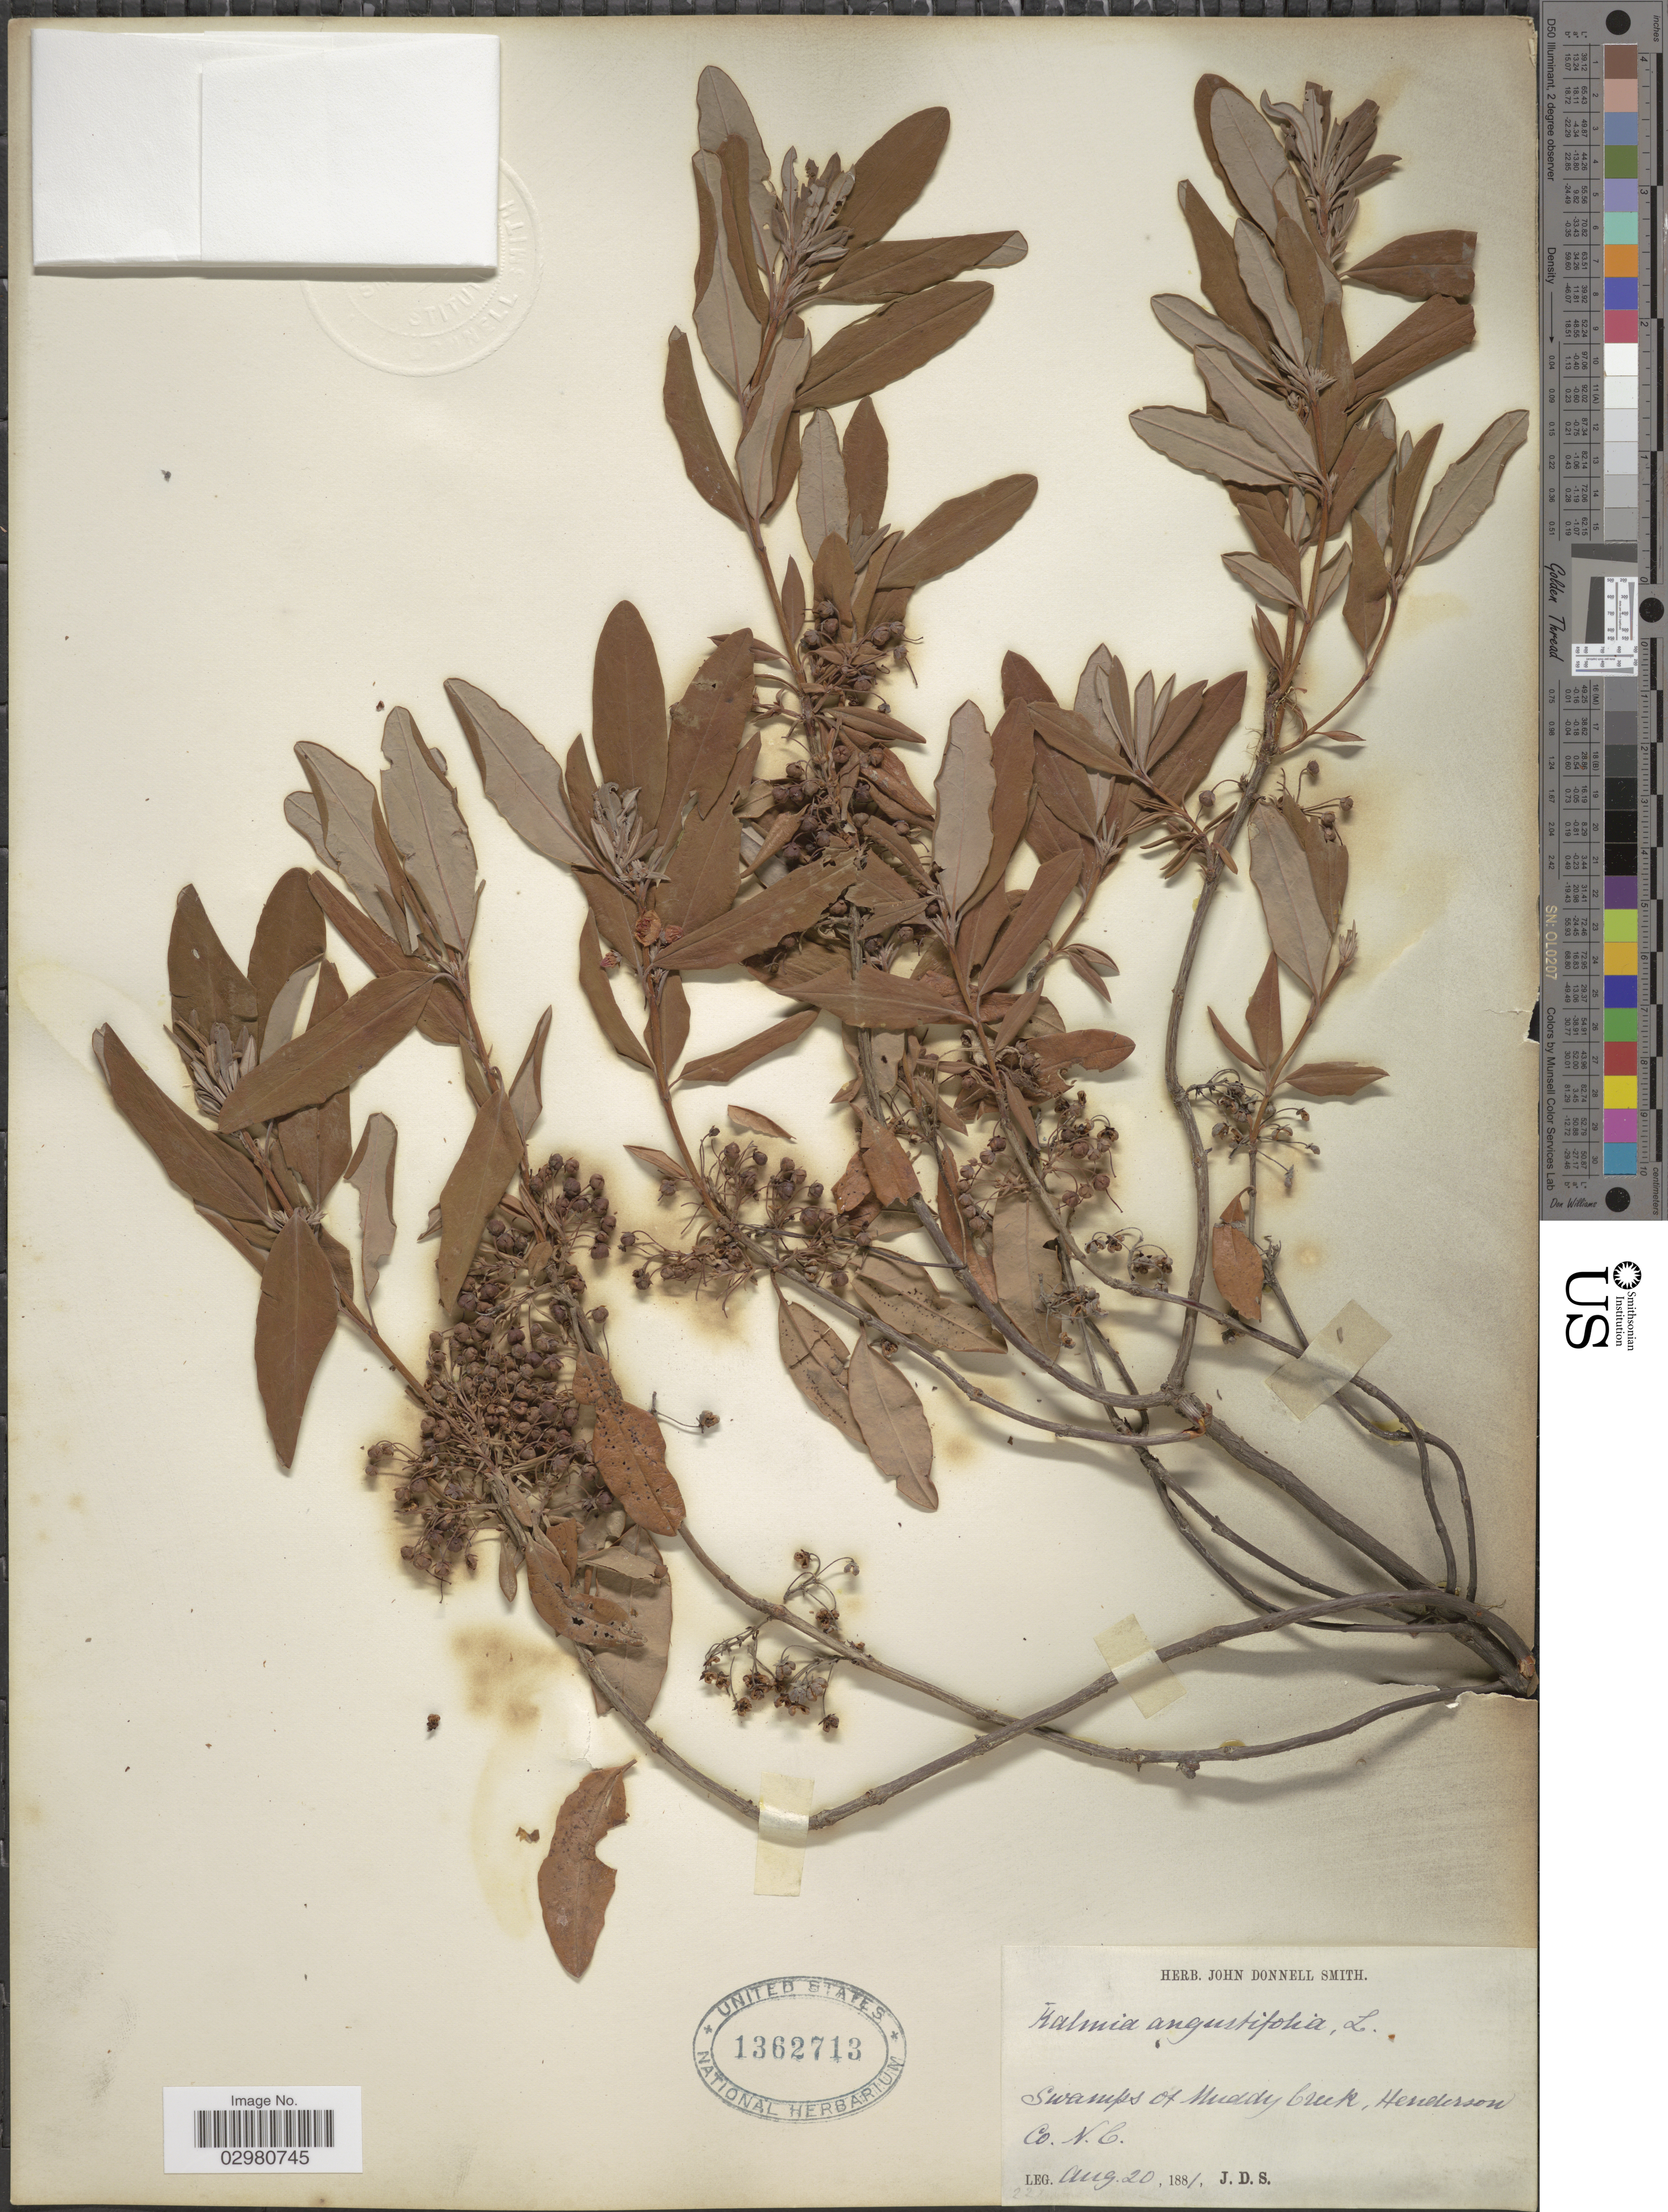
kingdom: Plantae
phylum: Tracheophyta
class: Magnoliopsida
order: Ericales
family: Ericaceae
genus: Kalmia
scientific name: Kalmia angustifolia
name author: L.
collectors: J. Donnell Smith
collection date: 1881-08-20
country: United States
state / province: North Carolina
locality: Swamps of Muddy Creek, Henderson Co. N.C.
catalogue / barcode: US 1362713